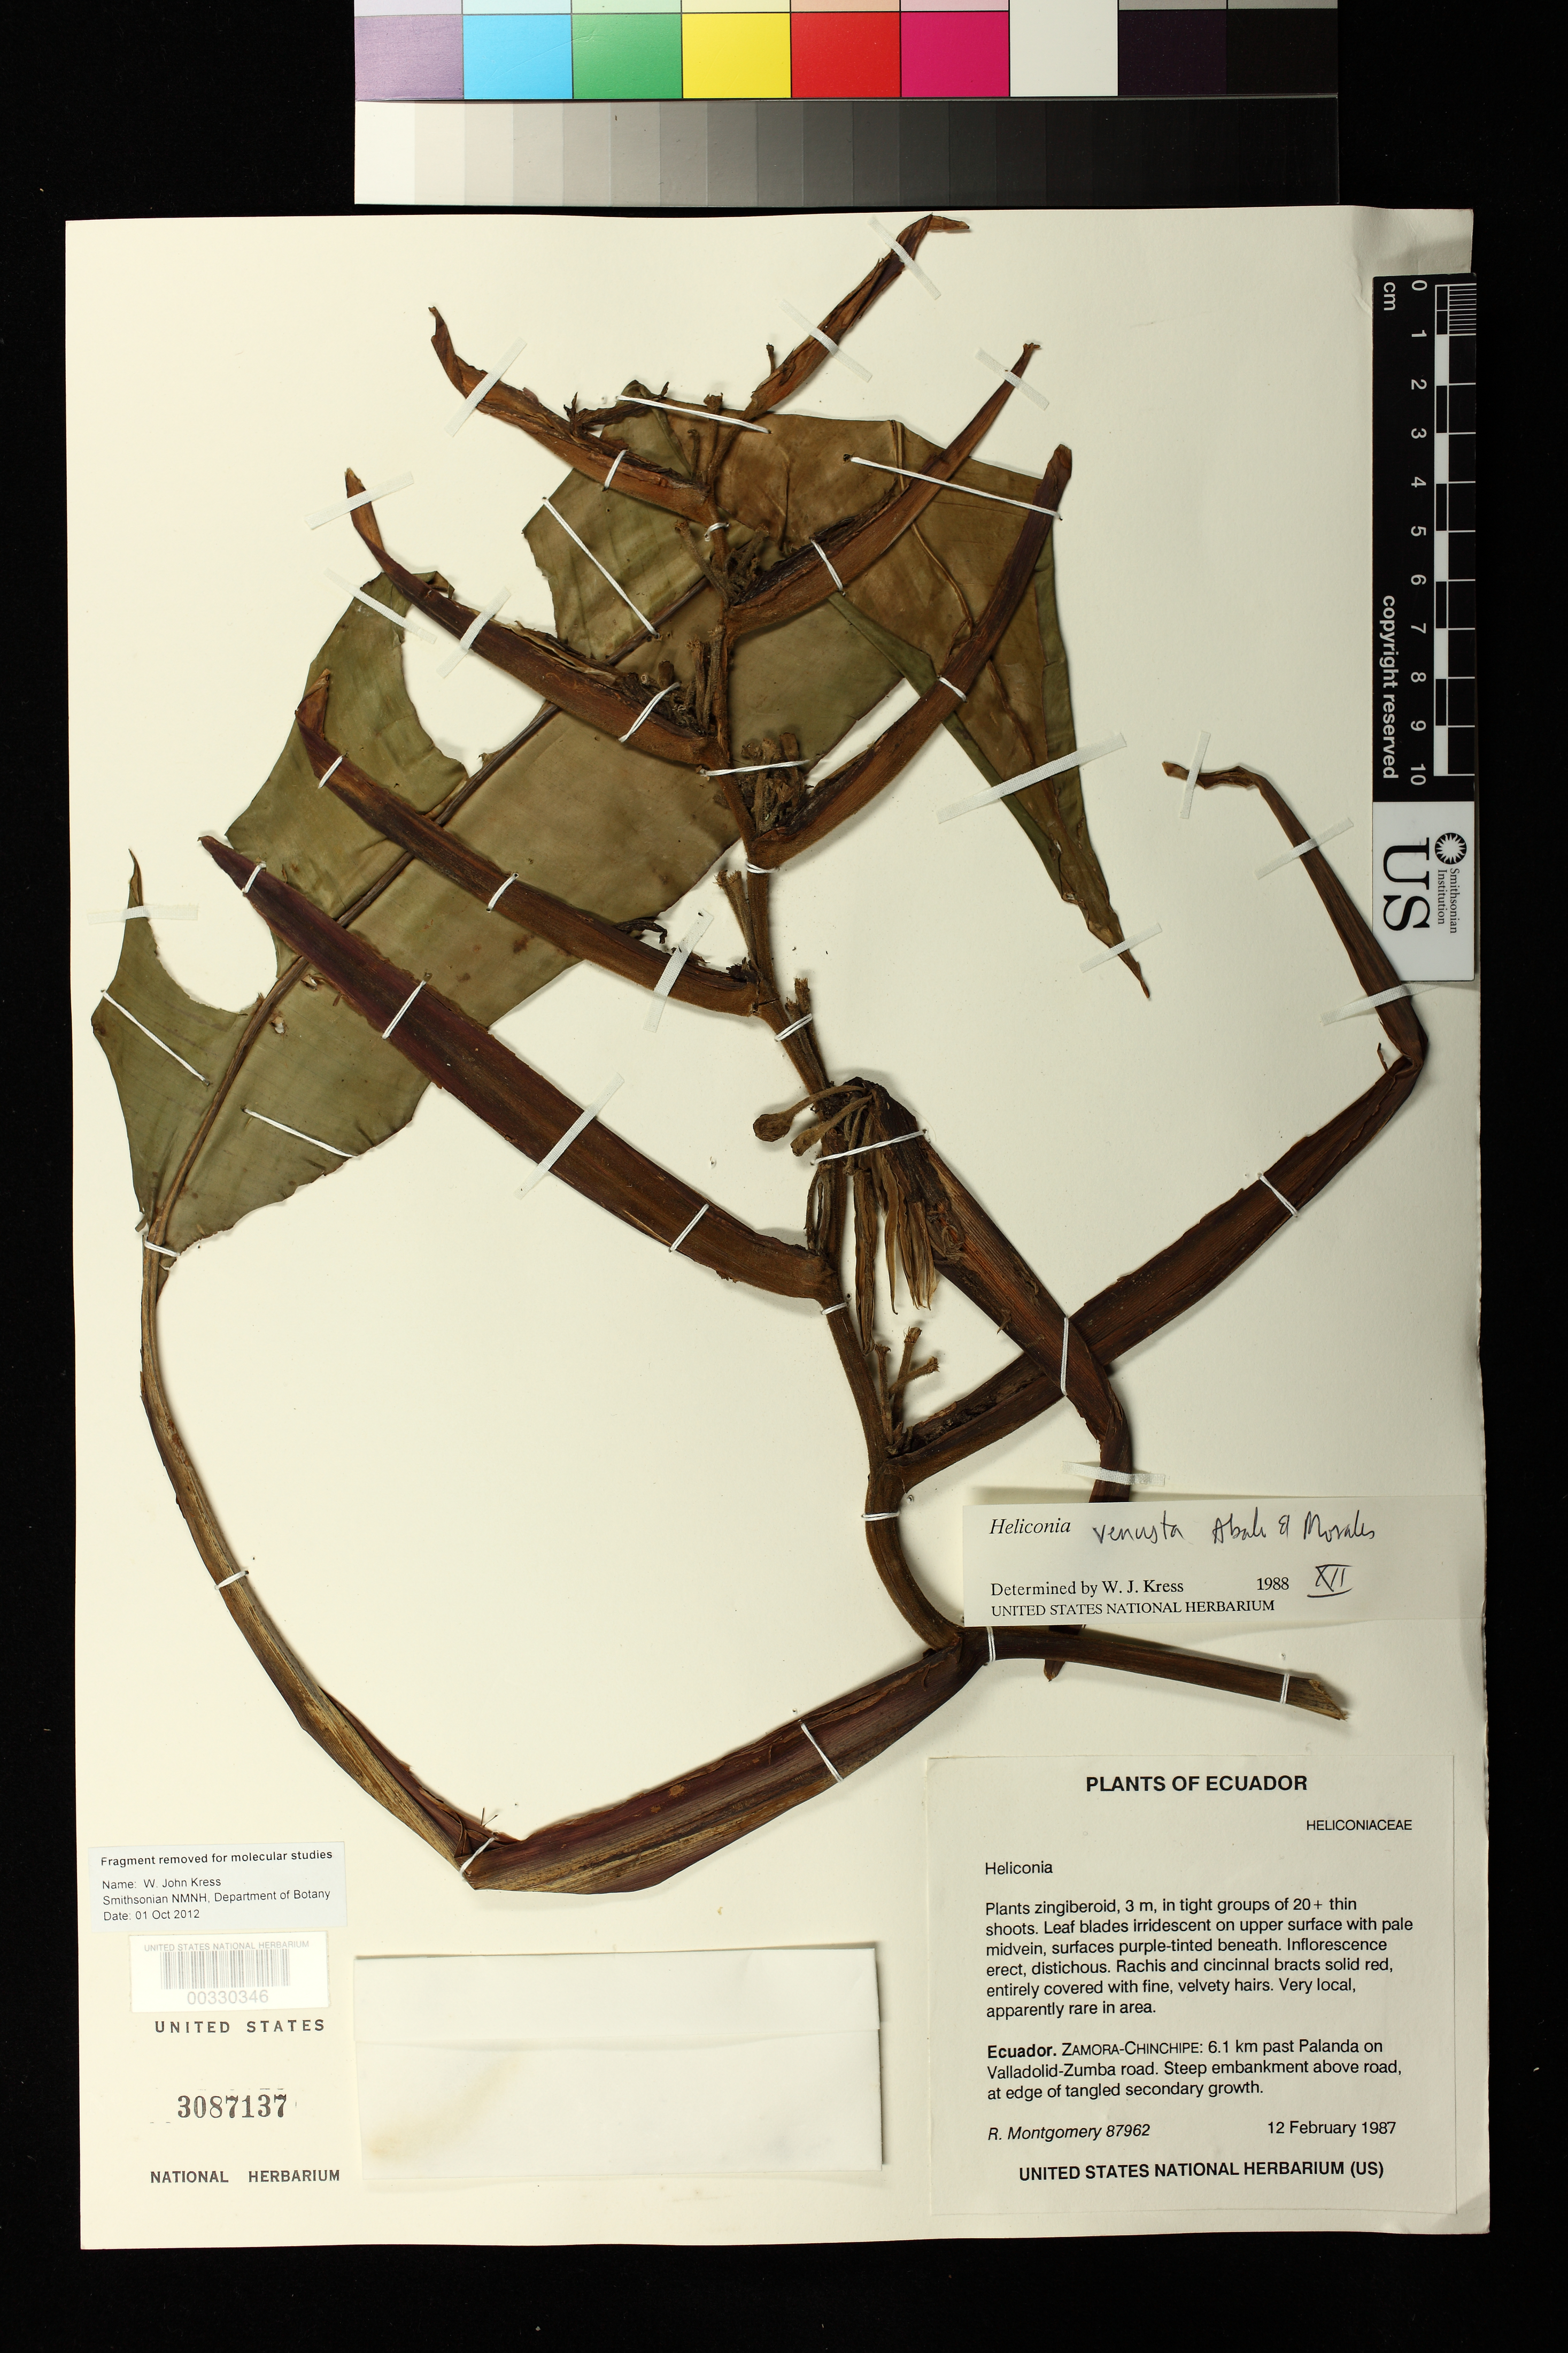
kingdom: Plantae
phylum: Tracheophyta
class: Liliopsida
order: Zingiberales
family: Heliconiaceae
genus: Heliconia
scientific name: Heliconia venusta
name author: Abalo & G. Morales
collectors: R. Montgomery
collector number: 87962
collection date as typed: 12 Feb 1987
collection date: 1987-02-12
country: Ecuador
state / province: Zamora-Chinchipe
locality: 6.1 km past palanda on valLadolid-zumba road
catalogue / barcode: US 3087137